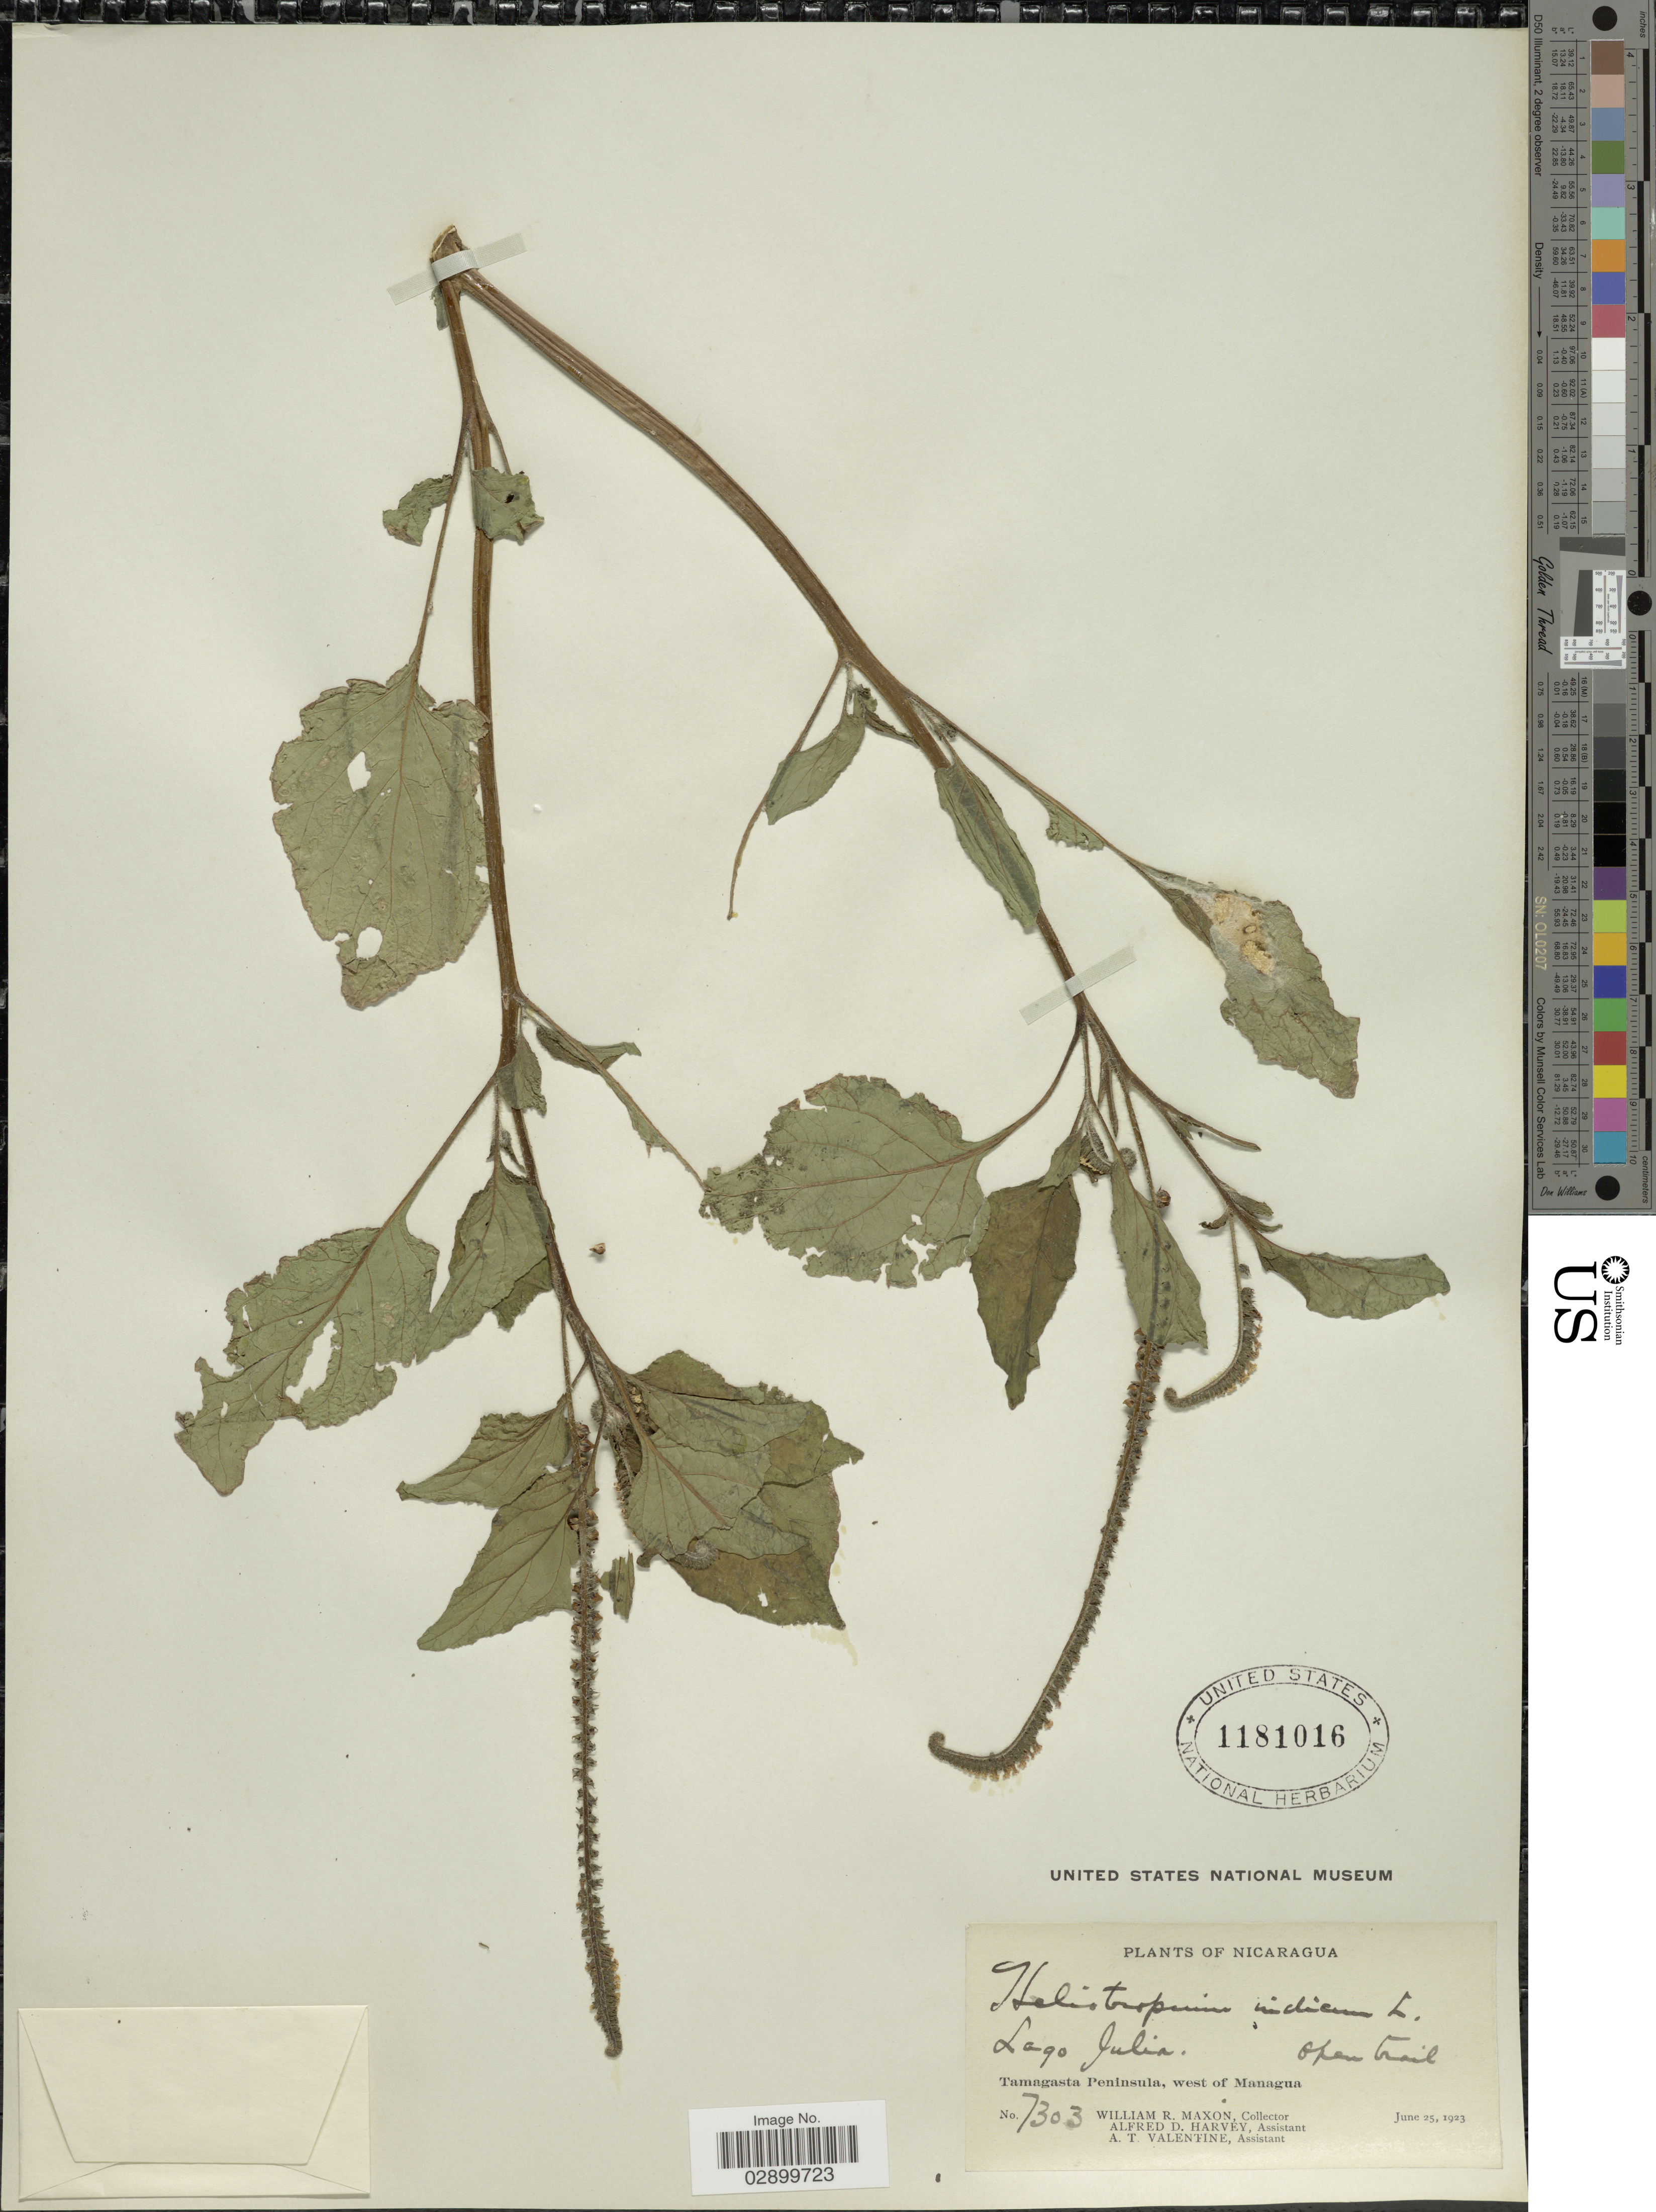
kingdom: Plantae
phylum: Tracheophyta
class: Magnoliopsida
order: Boraginales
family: Heliotropiaceae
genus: Heliotropium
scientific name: Heliotropium indicum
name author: L.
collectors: W. R. Maxon, A. D. Harvey & A. Valentine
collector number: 7303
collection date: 1923-06-25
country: Nicaragua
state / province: Managua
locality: Lago Julia, Tamagasta Peninsula, west of Managua.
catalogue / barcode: US 1181016